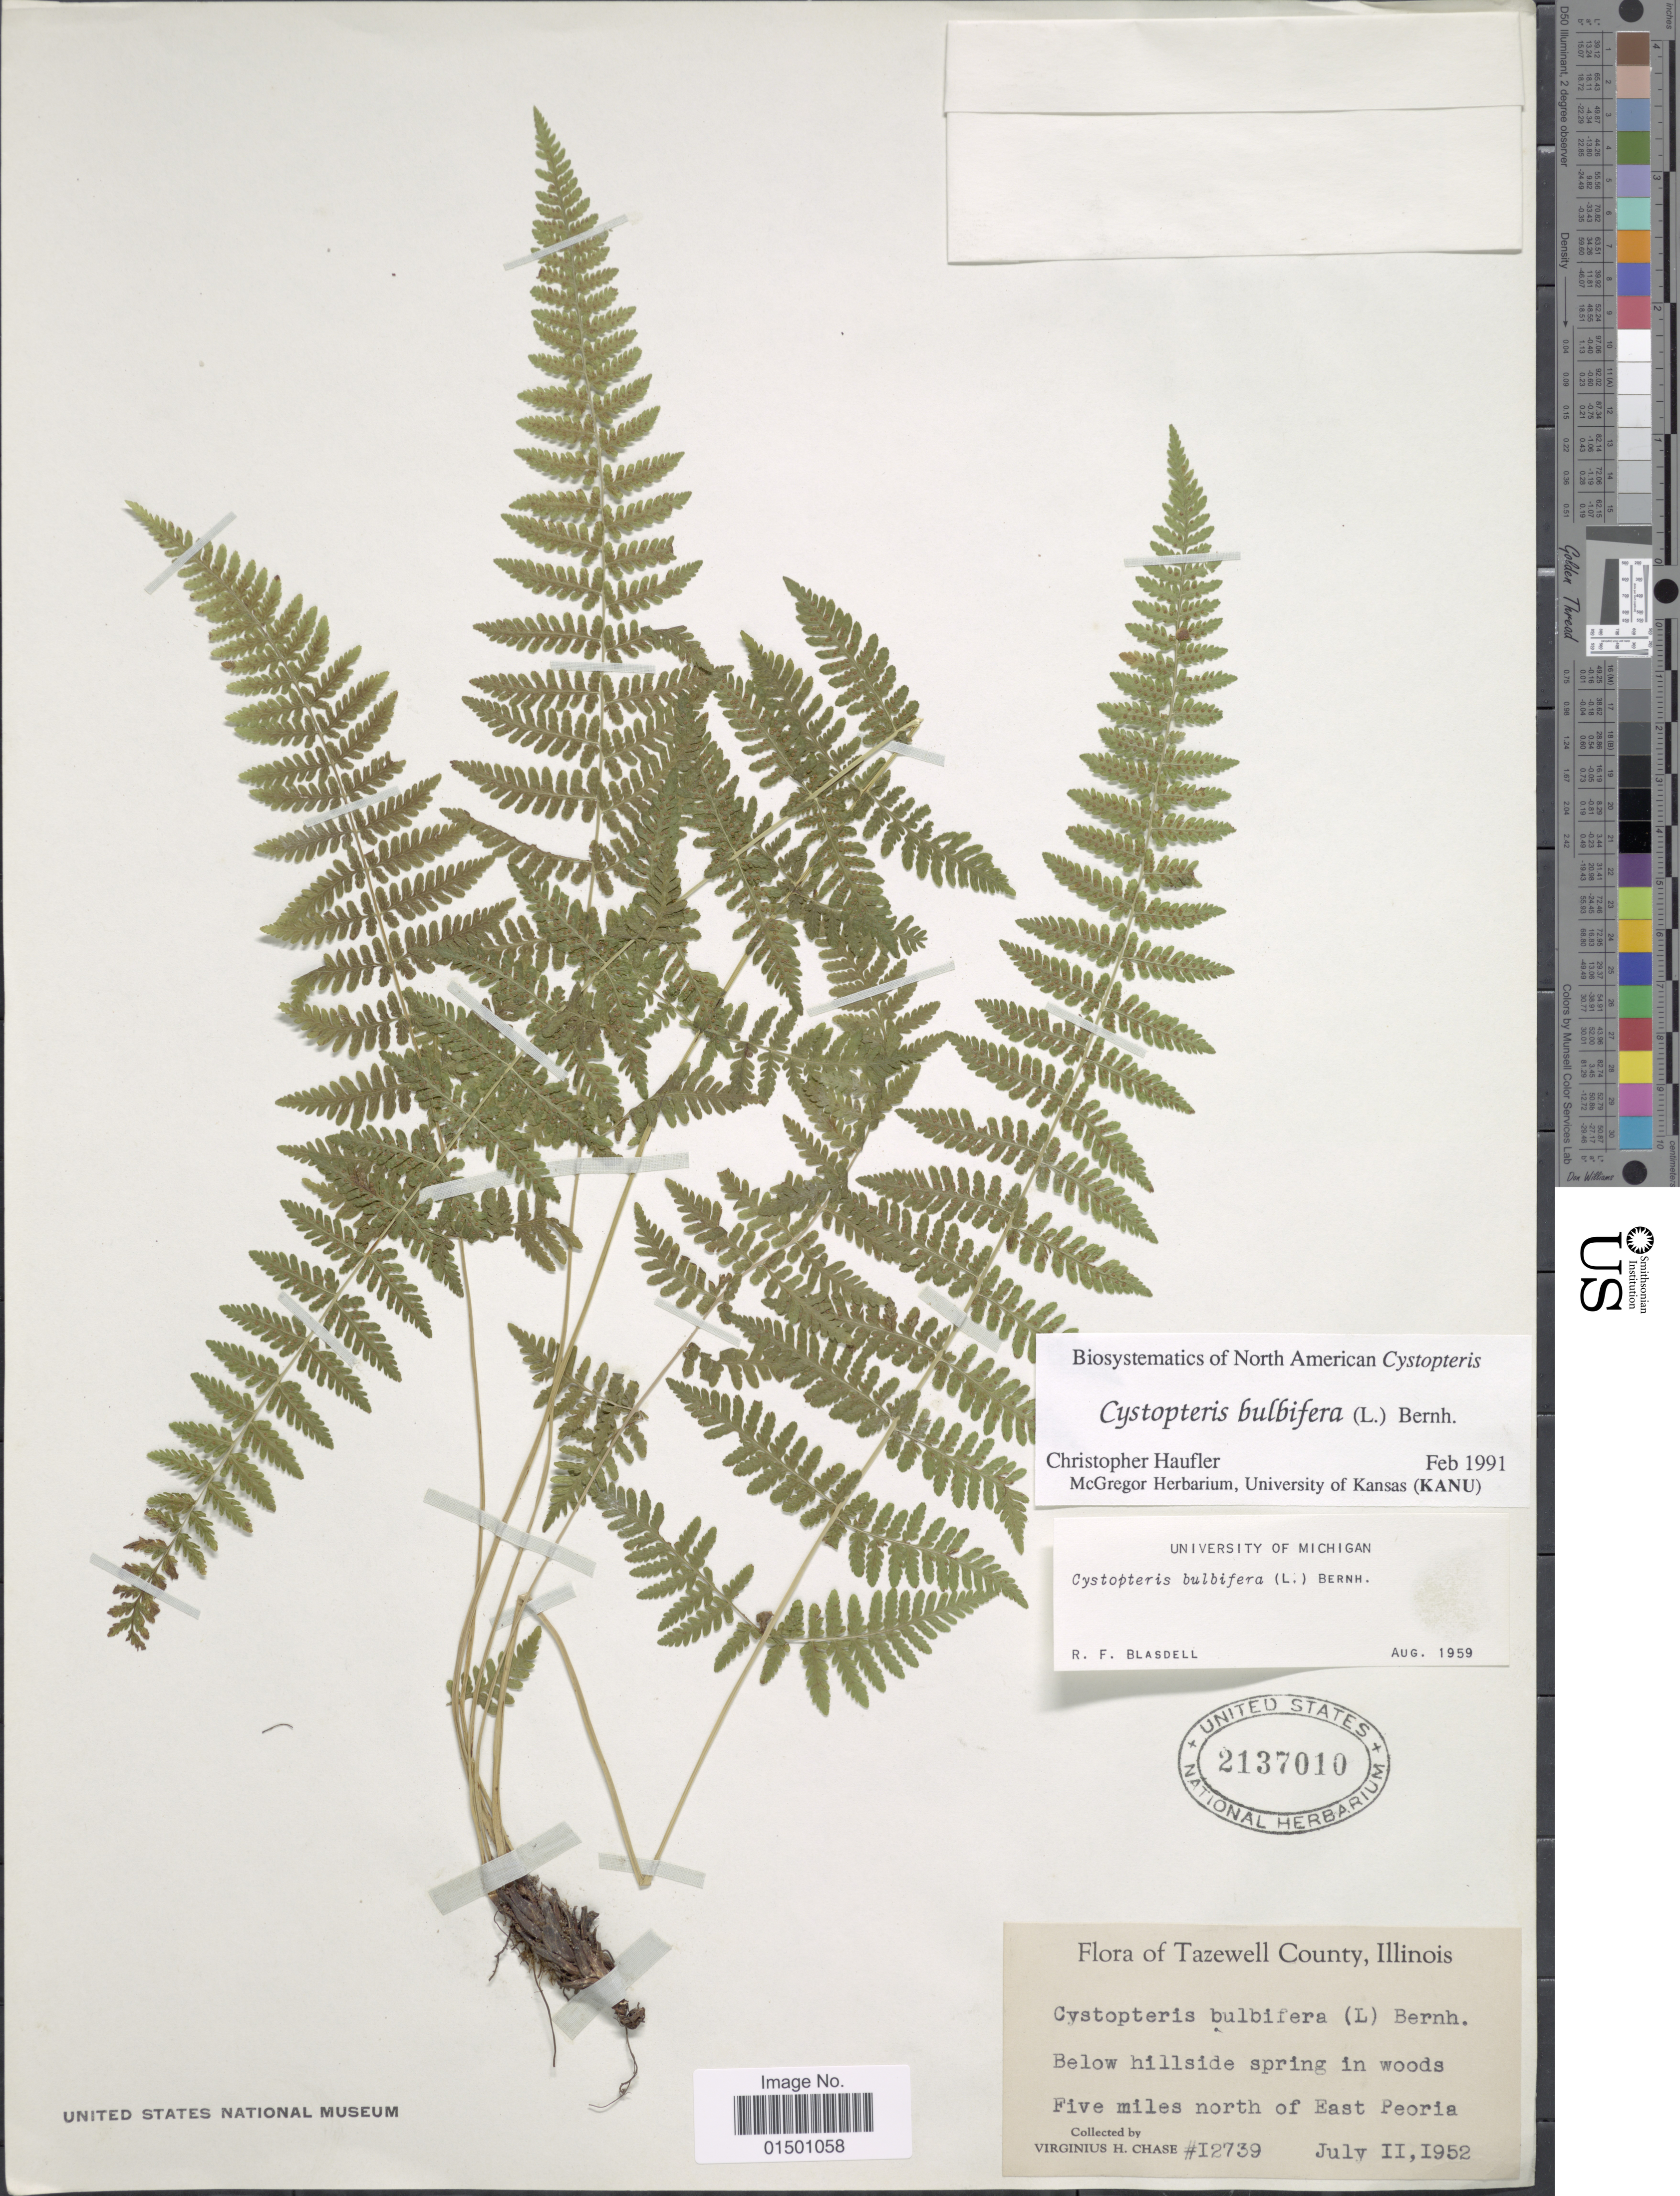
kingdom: Plantae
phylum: Tracheophyta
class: Polypodiopsida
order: Polypodiales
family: Cystopteridaceae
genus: Cystopteris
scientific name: Cystopteris bulbifera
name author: (L.) Bernh.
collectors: V. H. Chase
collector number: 12739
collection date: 1952-07-11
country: United States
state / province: Illinois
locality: Tazewell County, five miles north of East Peoria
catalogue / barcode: US 2137010